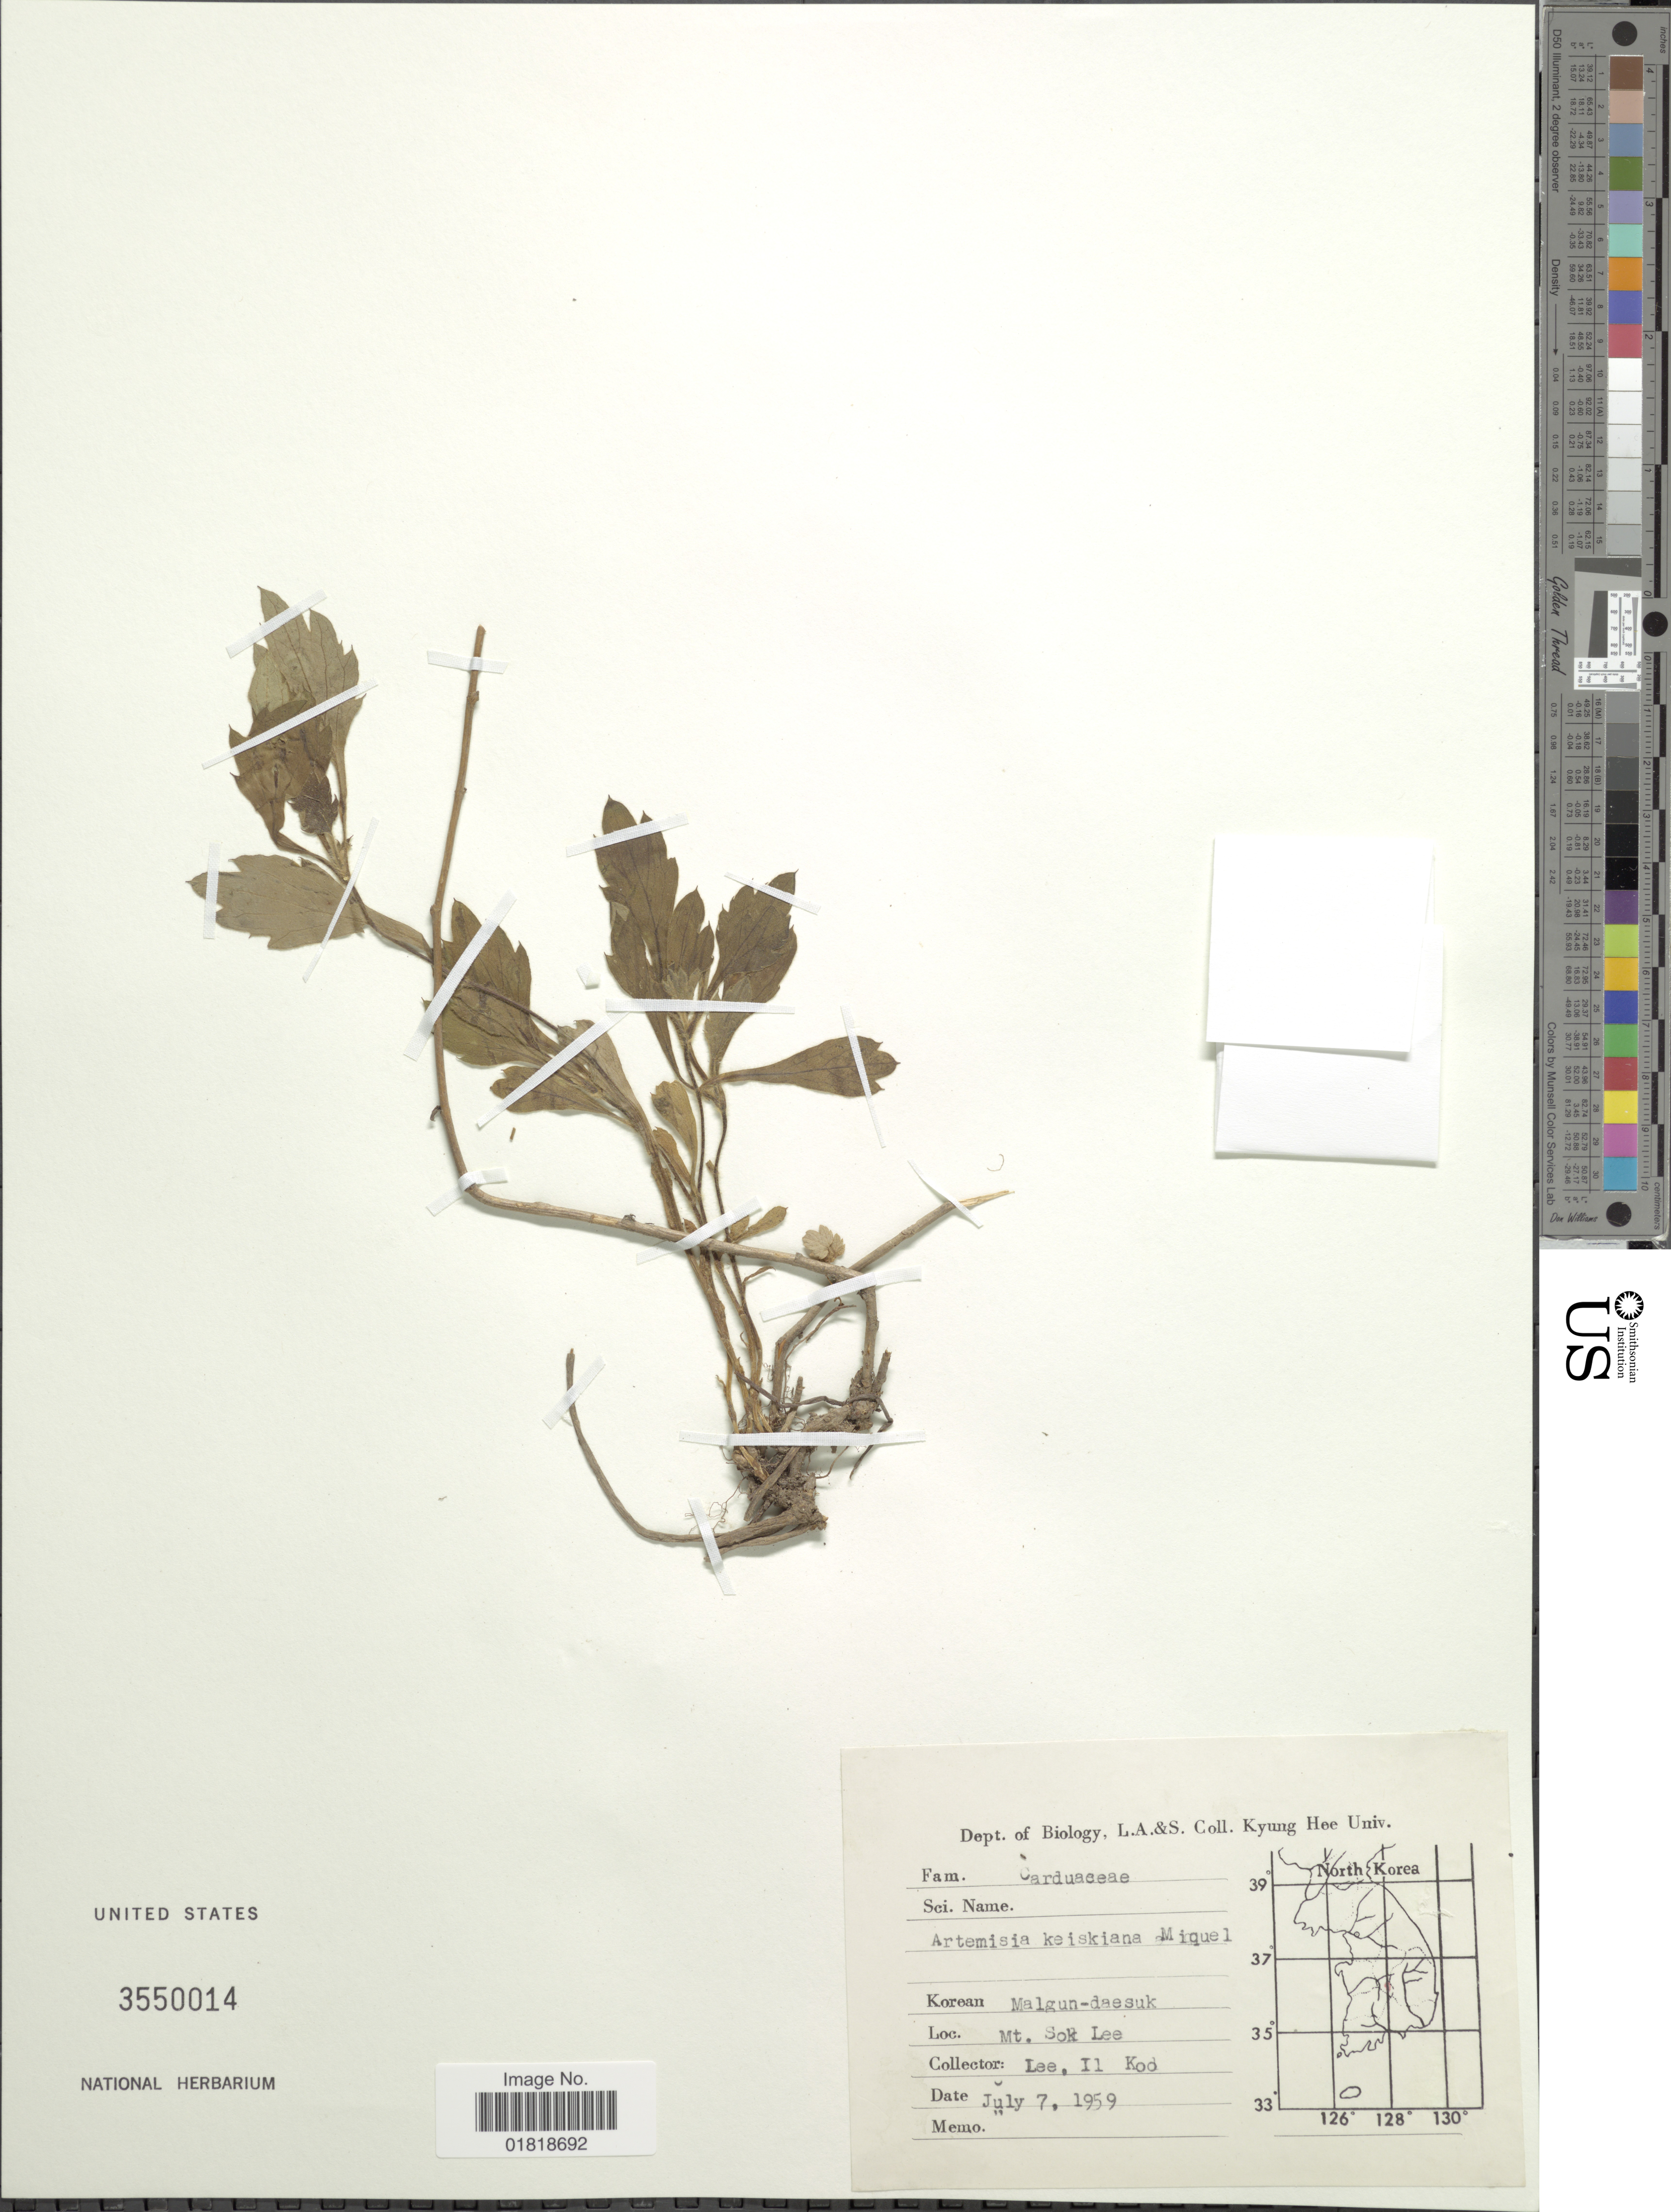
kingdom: Plantae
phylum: Tracheophyta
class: Magnoliopsida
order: Asterales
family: Asteraceae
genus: Artemisia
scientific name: Artemisia keiskeana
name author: Miq.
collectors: I. Lee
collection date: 1959-07-07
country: South Korea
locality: Mt. Sok Lee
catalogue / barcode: US 3550014